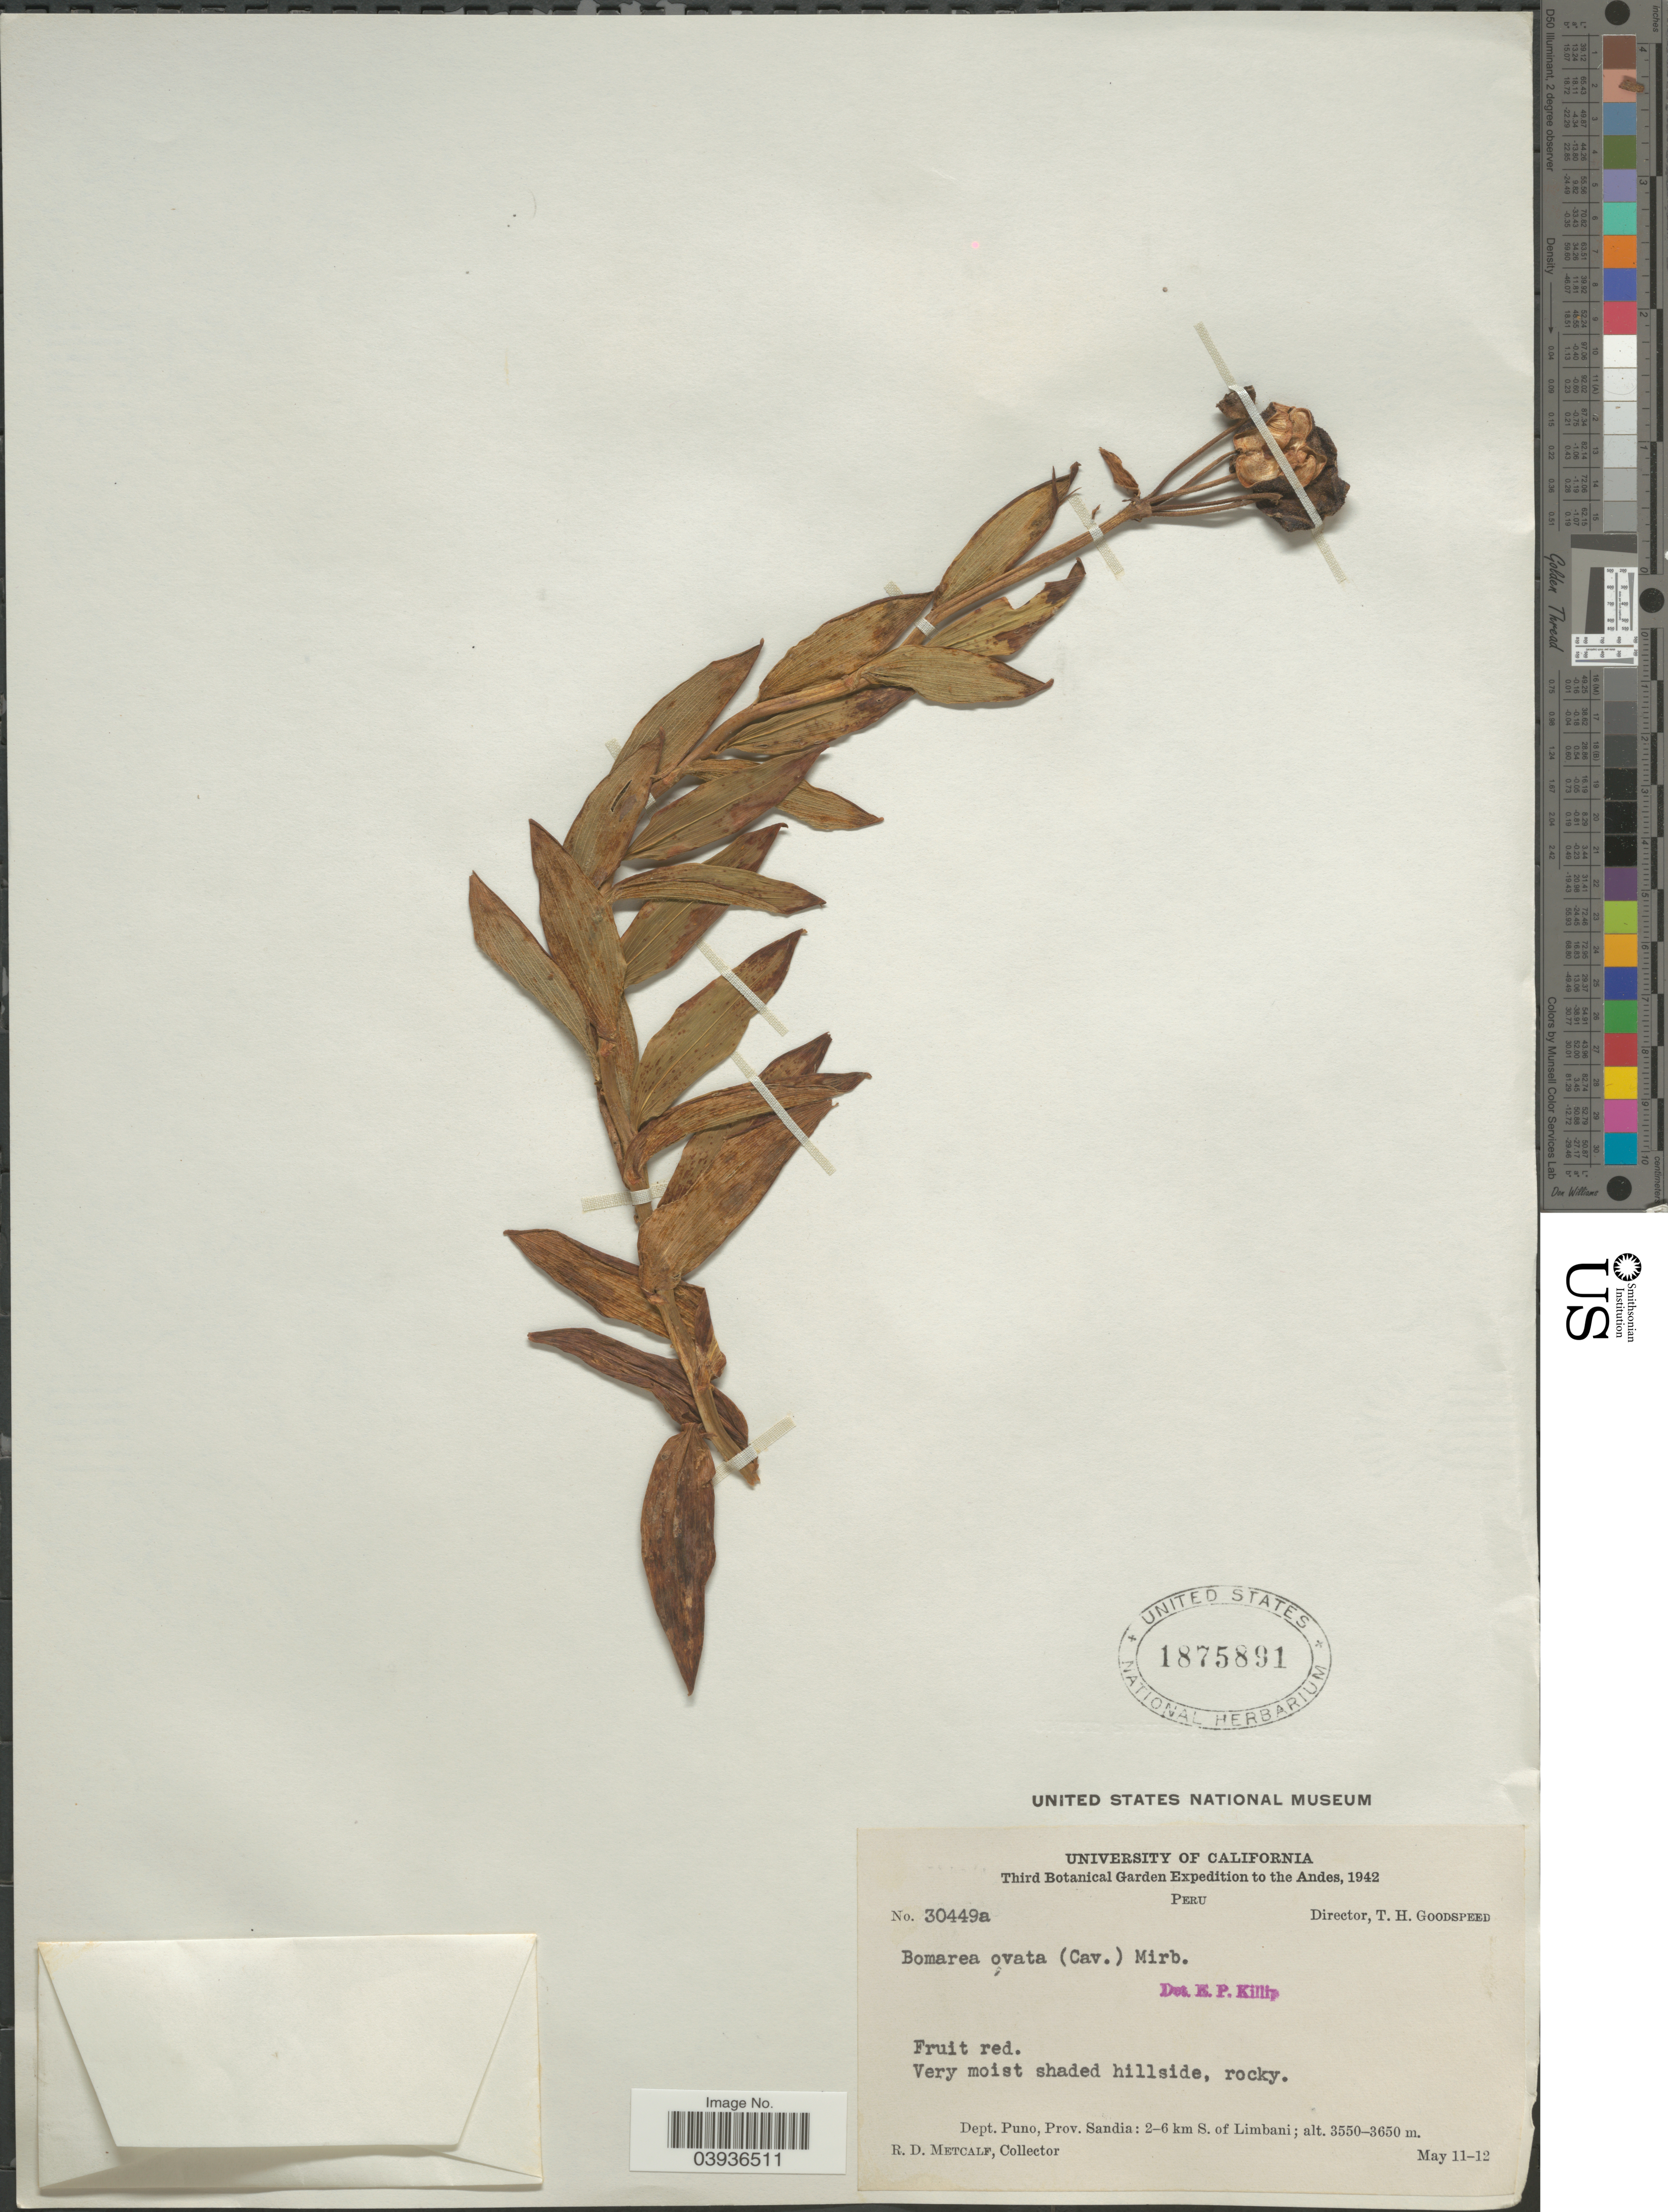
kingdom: Plantae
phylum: Tracheophyta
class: Liliopsida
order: Liliales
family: Alstroemeriaceae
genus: Bomarea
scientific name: Bomarea ovata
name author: (Cav.) Mirb.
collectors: R. D. Metcalf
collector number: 30449a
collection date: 1942-05-11/1942-05-12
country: Peru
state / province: Puno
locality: Andes. Dept. Puno, Prov. Sandia: 2-6 km S. of Limbani.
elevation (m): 3550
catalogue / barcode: US 1875891